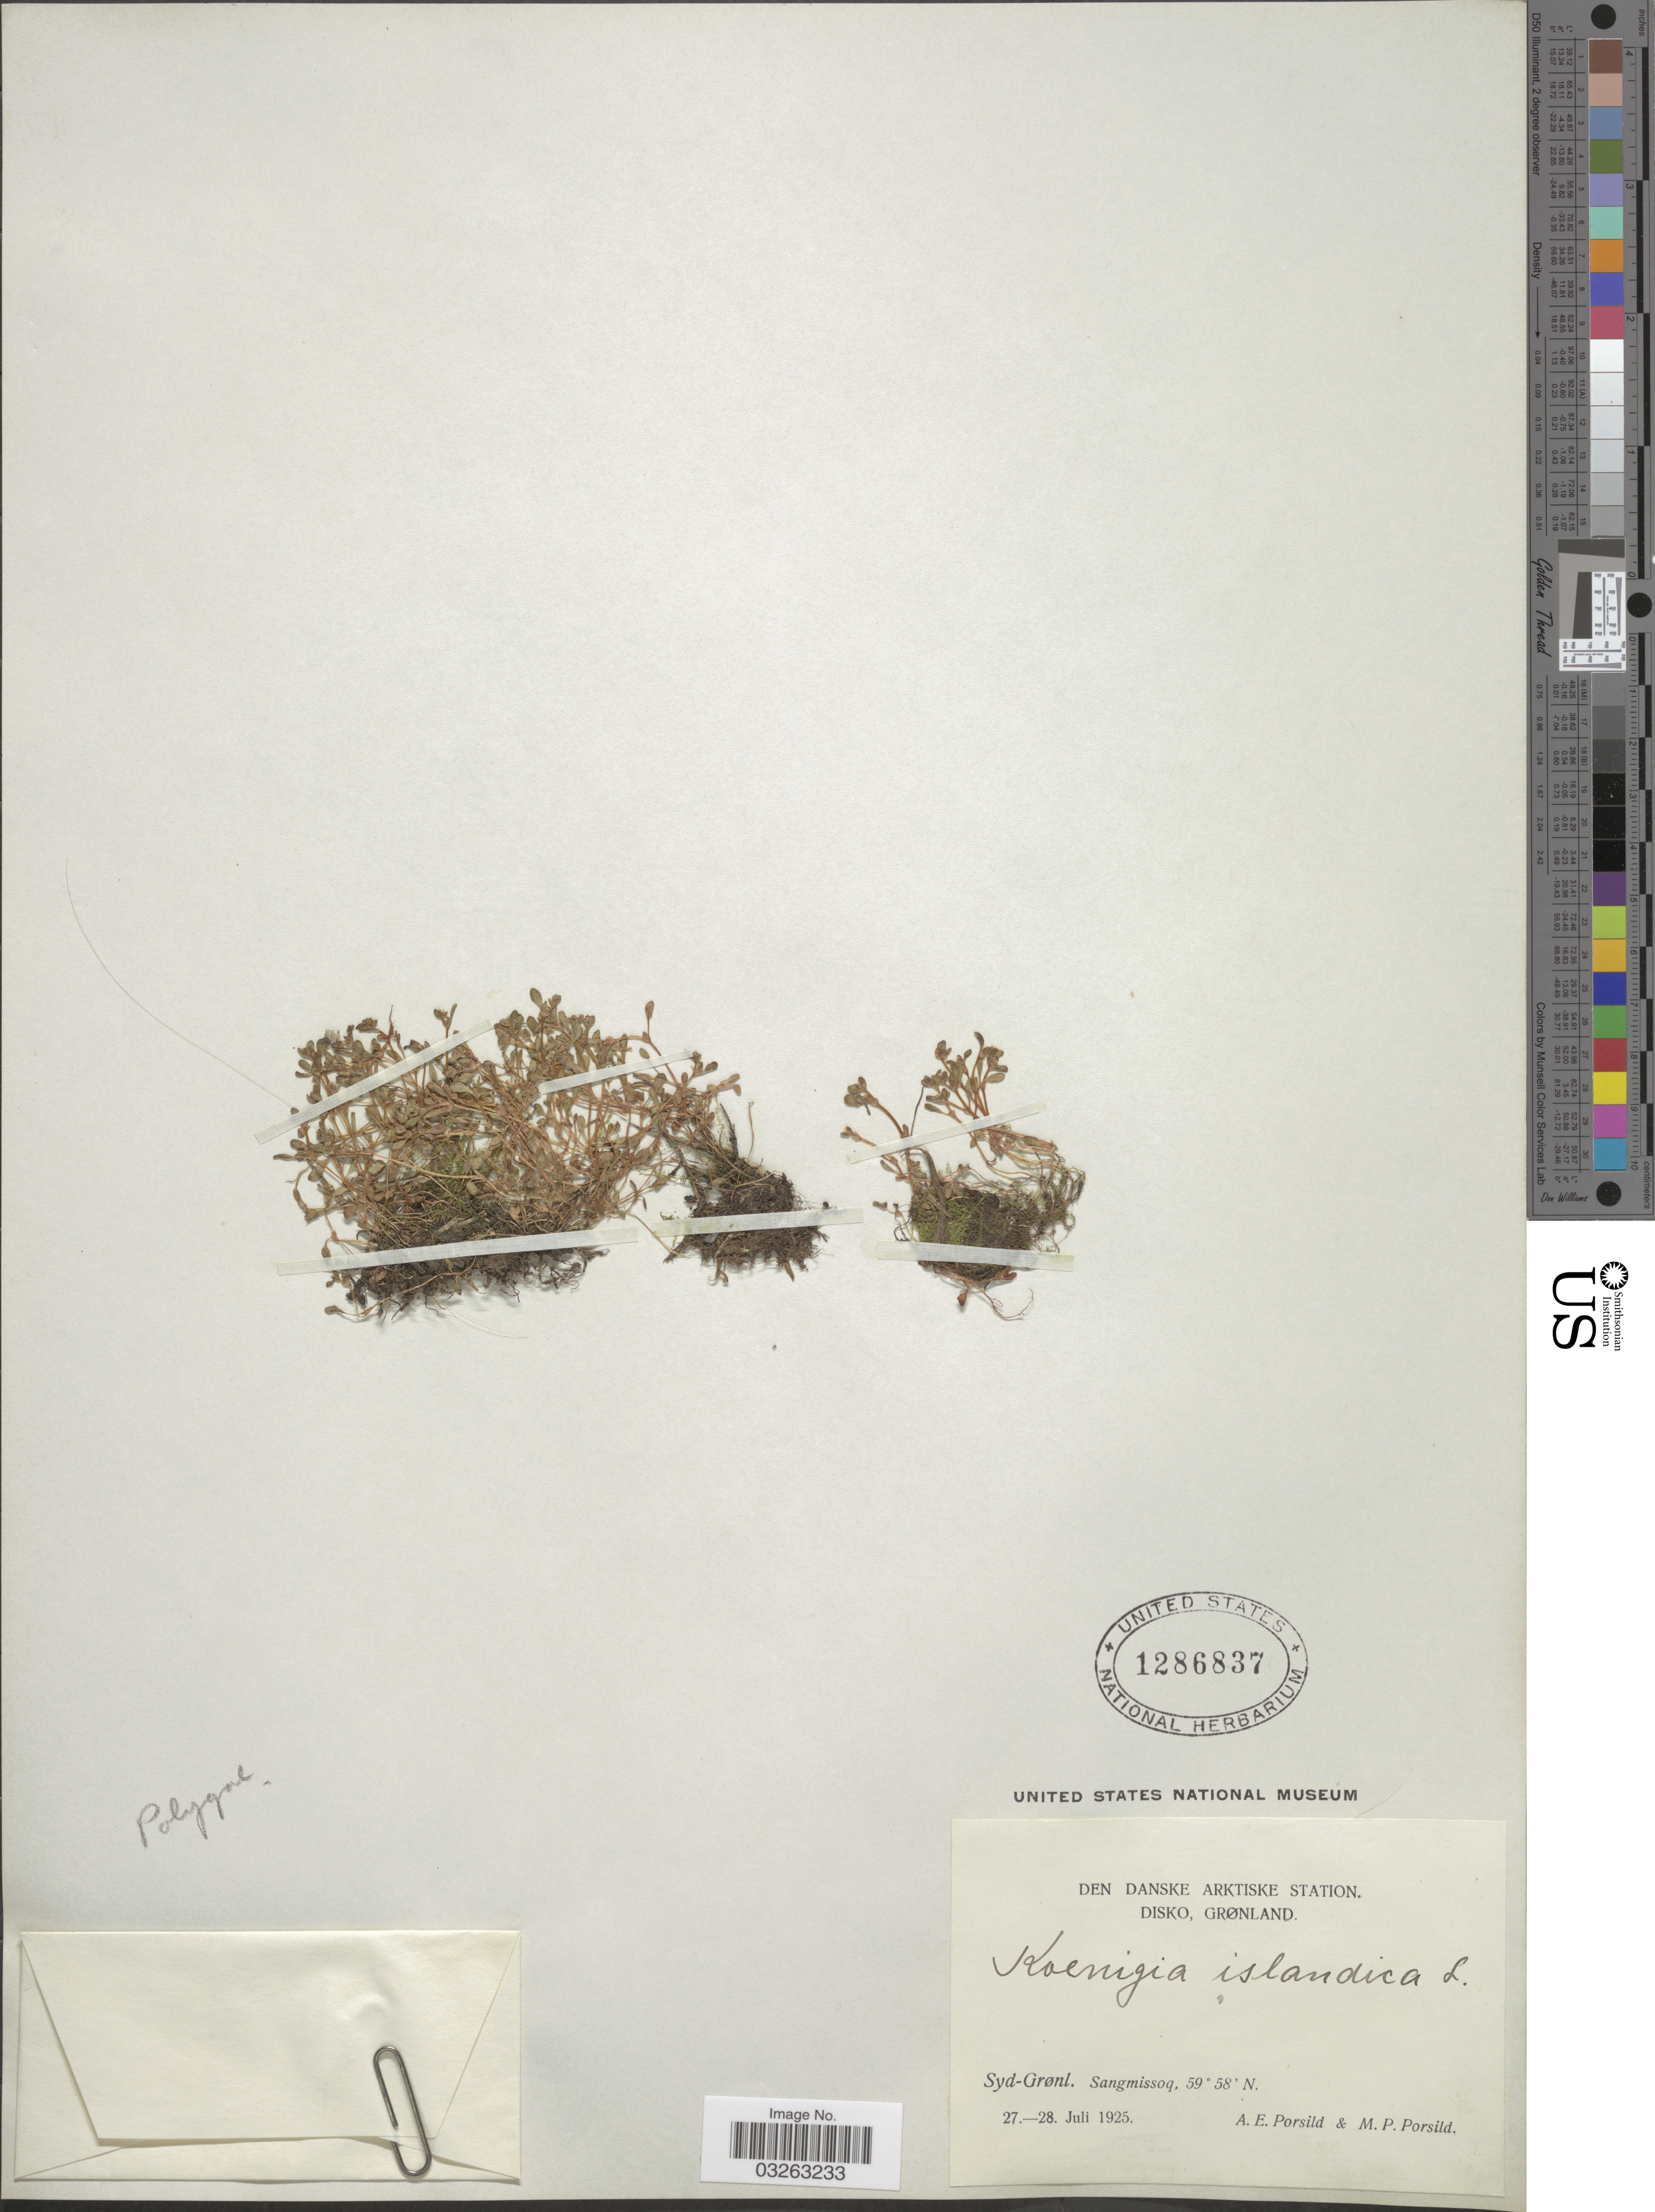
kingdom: Plantae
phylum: Tracheophyta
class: Magnoliopsida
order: Caryophyllales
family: Polygonaceae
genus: Koenigia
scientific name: Koenigia islandica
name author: L.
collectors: A. E. Porsild & M. P. Porsild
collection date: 1925-07-27/1925-07-28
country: Greenland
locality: Den Danske Arktiske Station. Disko. Grønland. Syd-Grønl. Sangmissoq.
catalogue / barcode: US 1286837